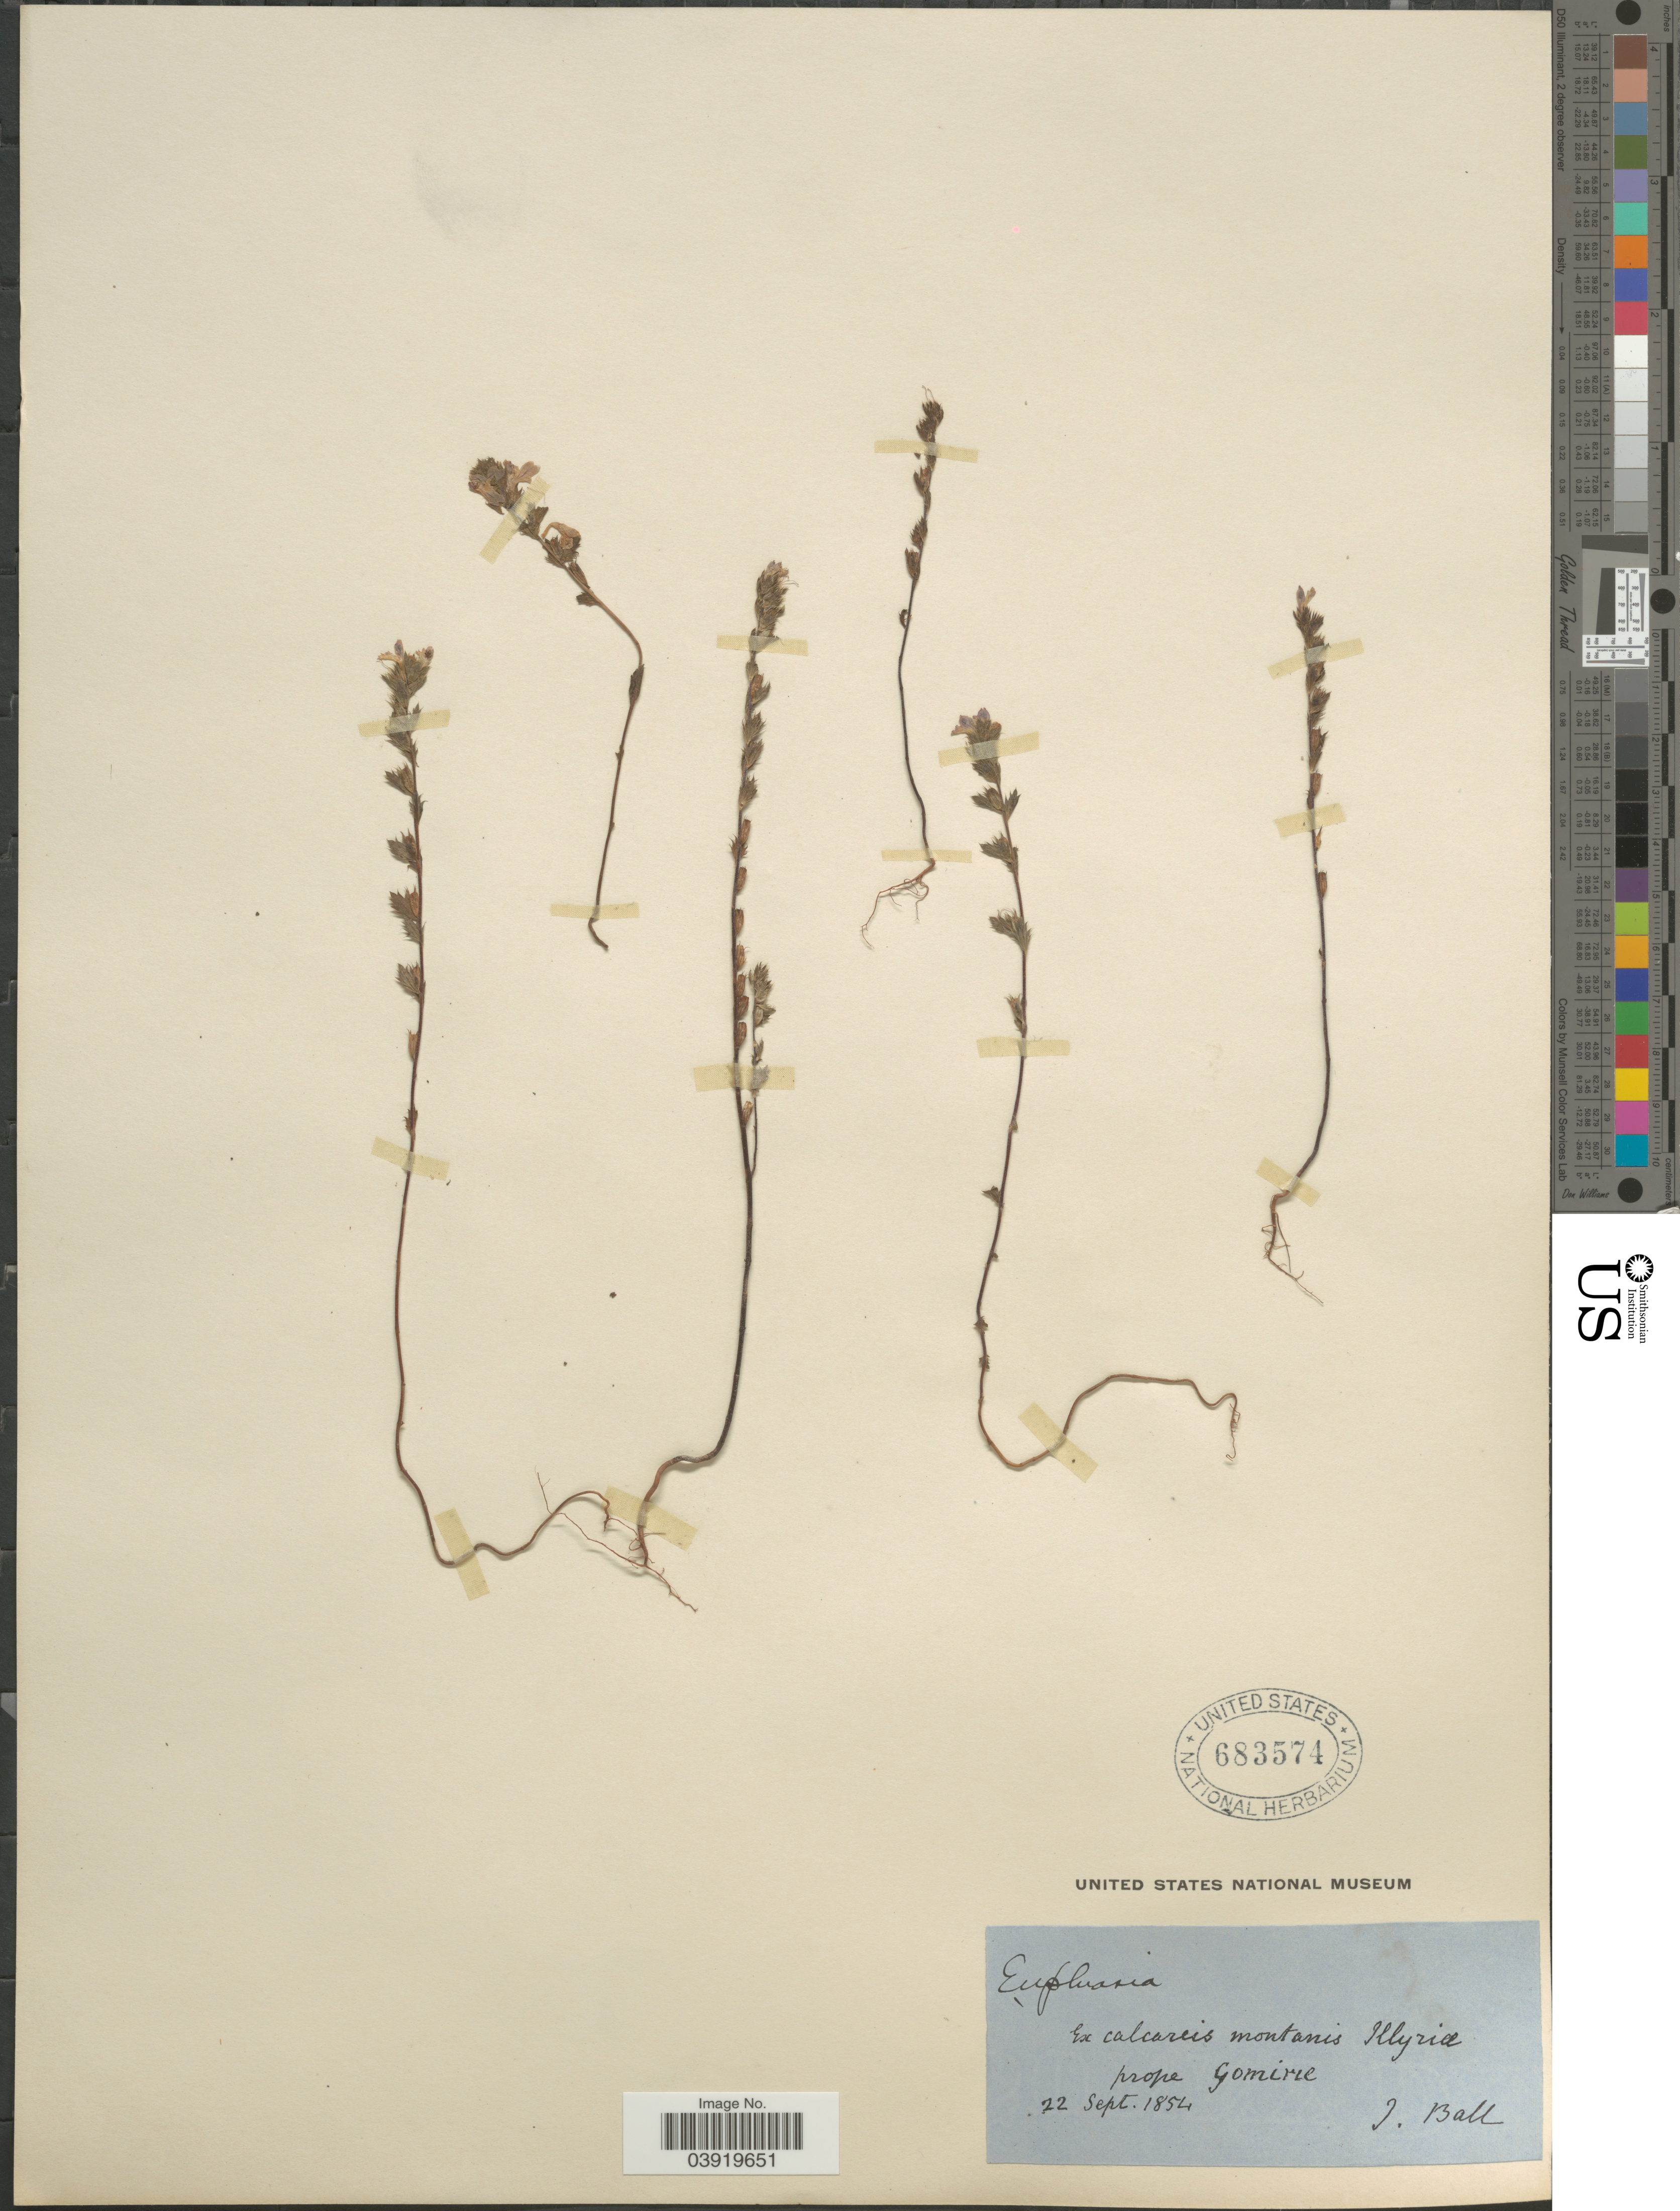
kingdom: Plantae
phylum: Tracheophyta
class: Magnoliopsida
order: Lamiales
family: Orobanchaceae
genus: Euphrasia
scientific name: Euphrasia sp.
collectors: J. Ball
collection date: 1854-09-22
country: Croatia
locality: Ex calcareis montanis Illyria prope Gomirje.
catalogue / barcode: US 683574